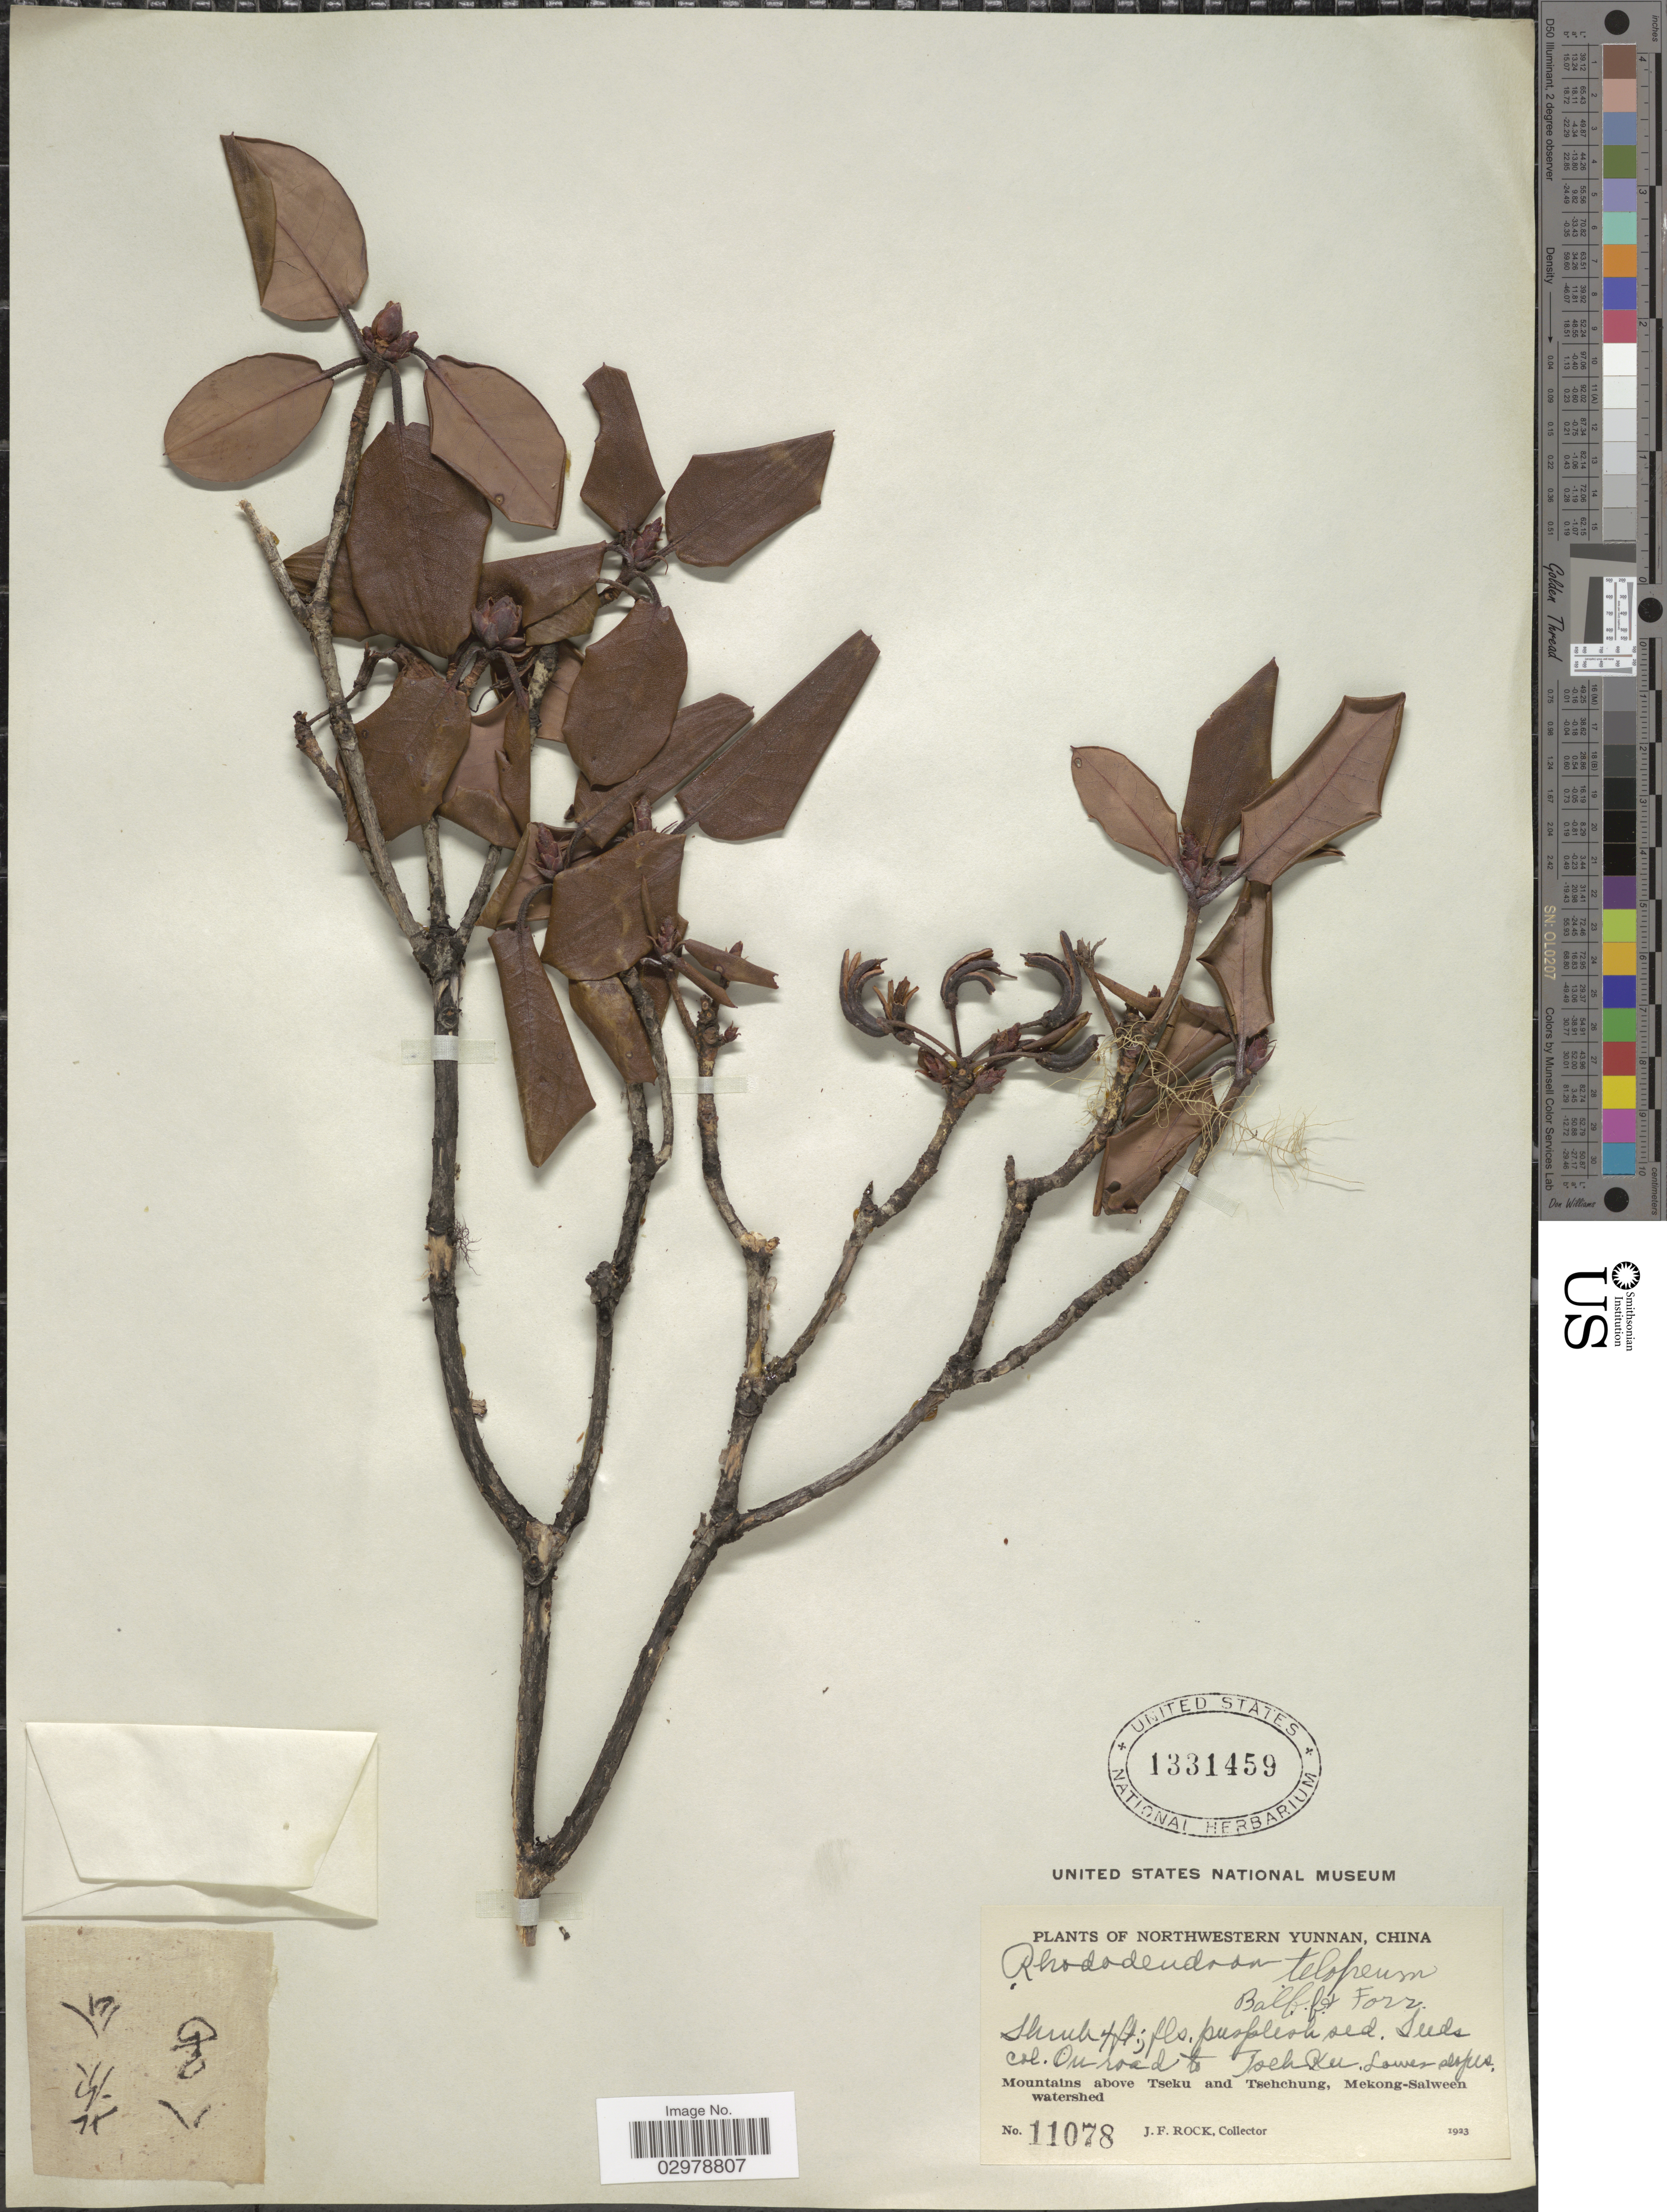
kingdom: Plantae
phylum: Tracheophyta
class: Magnoliopsida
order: Ericales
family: Ericaceae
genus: Rhododendron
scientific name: Rhododendron telopeum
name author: Balf. f. & Forrest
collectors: J. Rock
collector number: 11078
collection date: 1923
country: China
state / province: Yunnan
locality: Northwestern Yunnan. On road to Tseh Ku. Lower slopes. Mountains above Tseku and Tsehchung, Mekong-Salween watershed.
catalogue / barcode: US 1331459